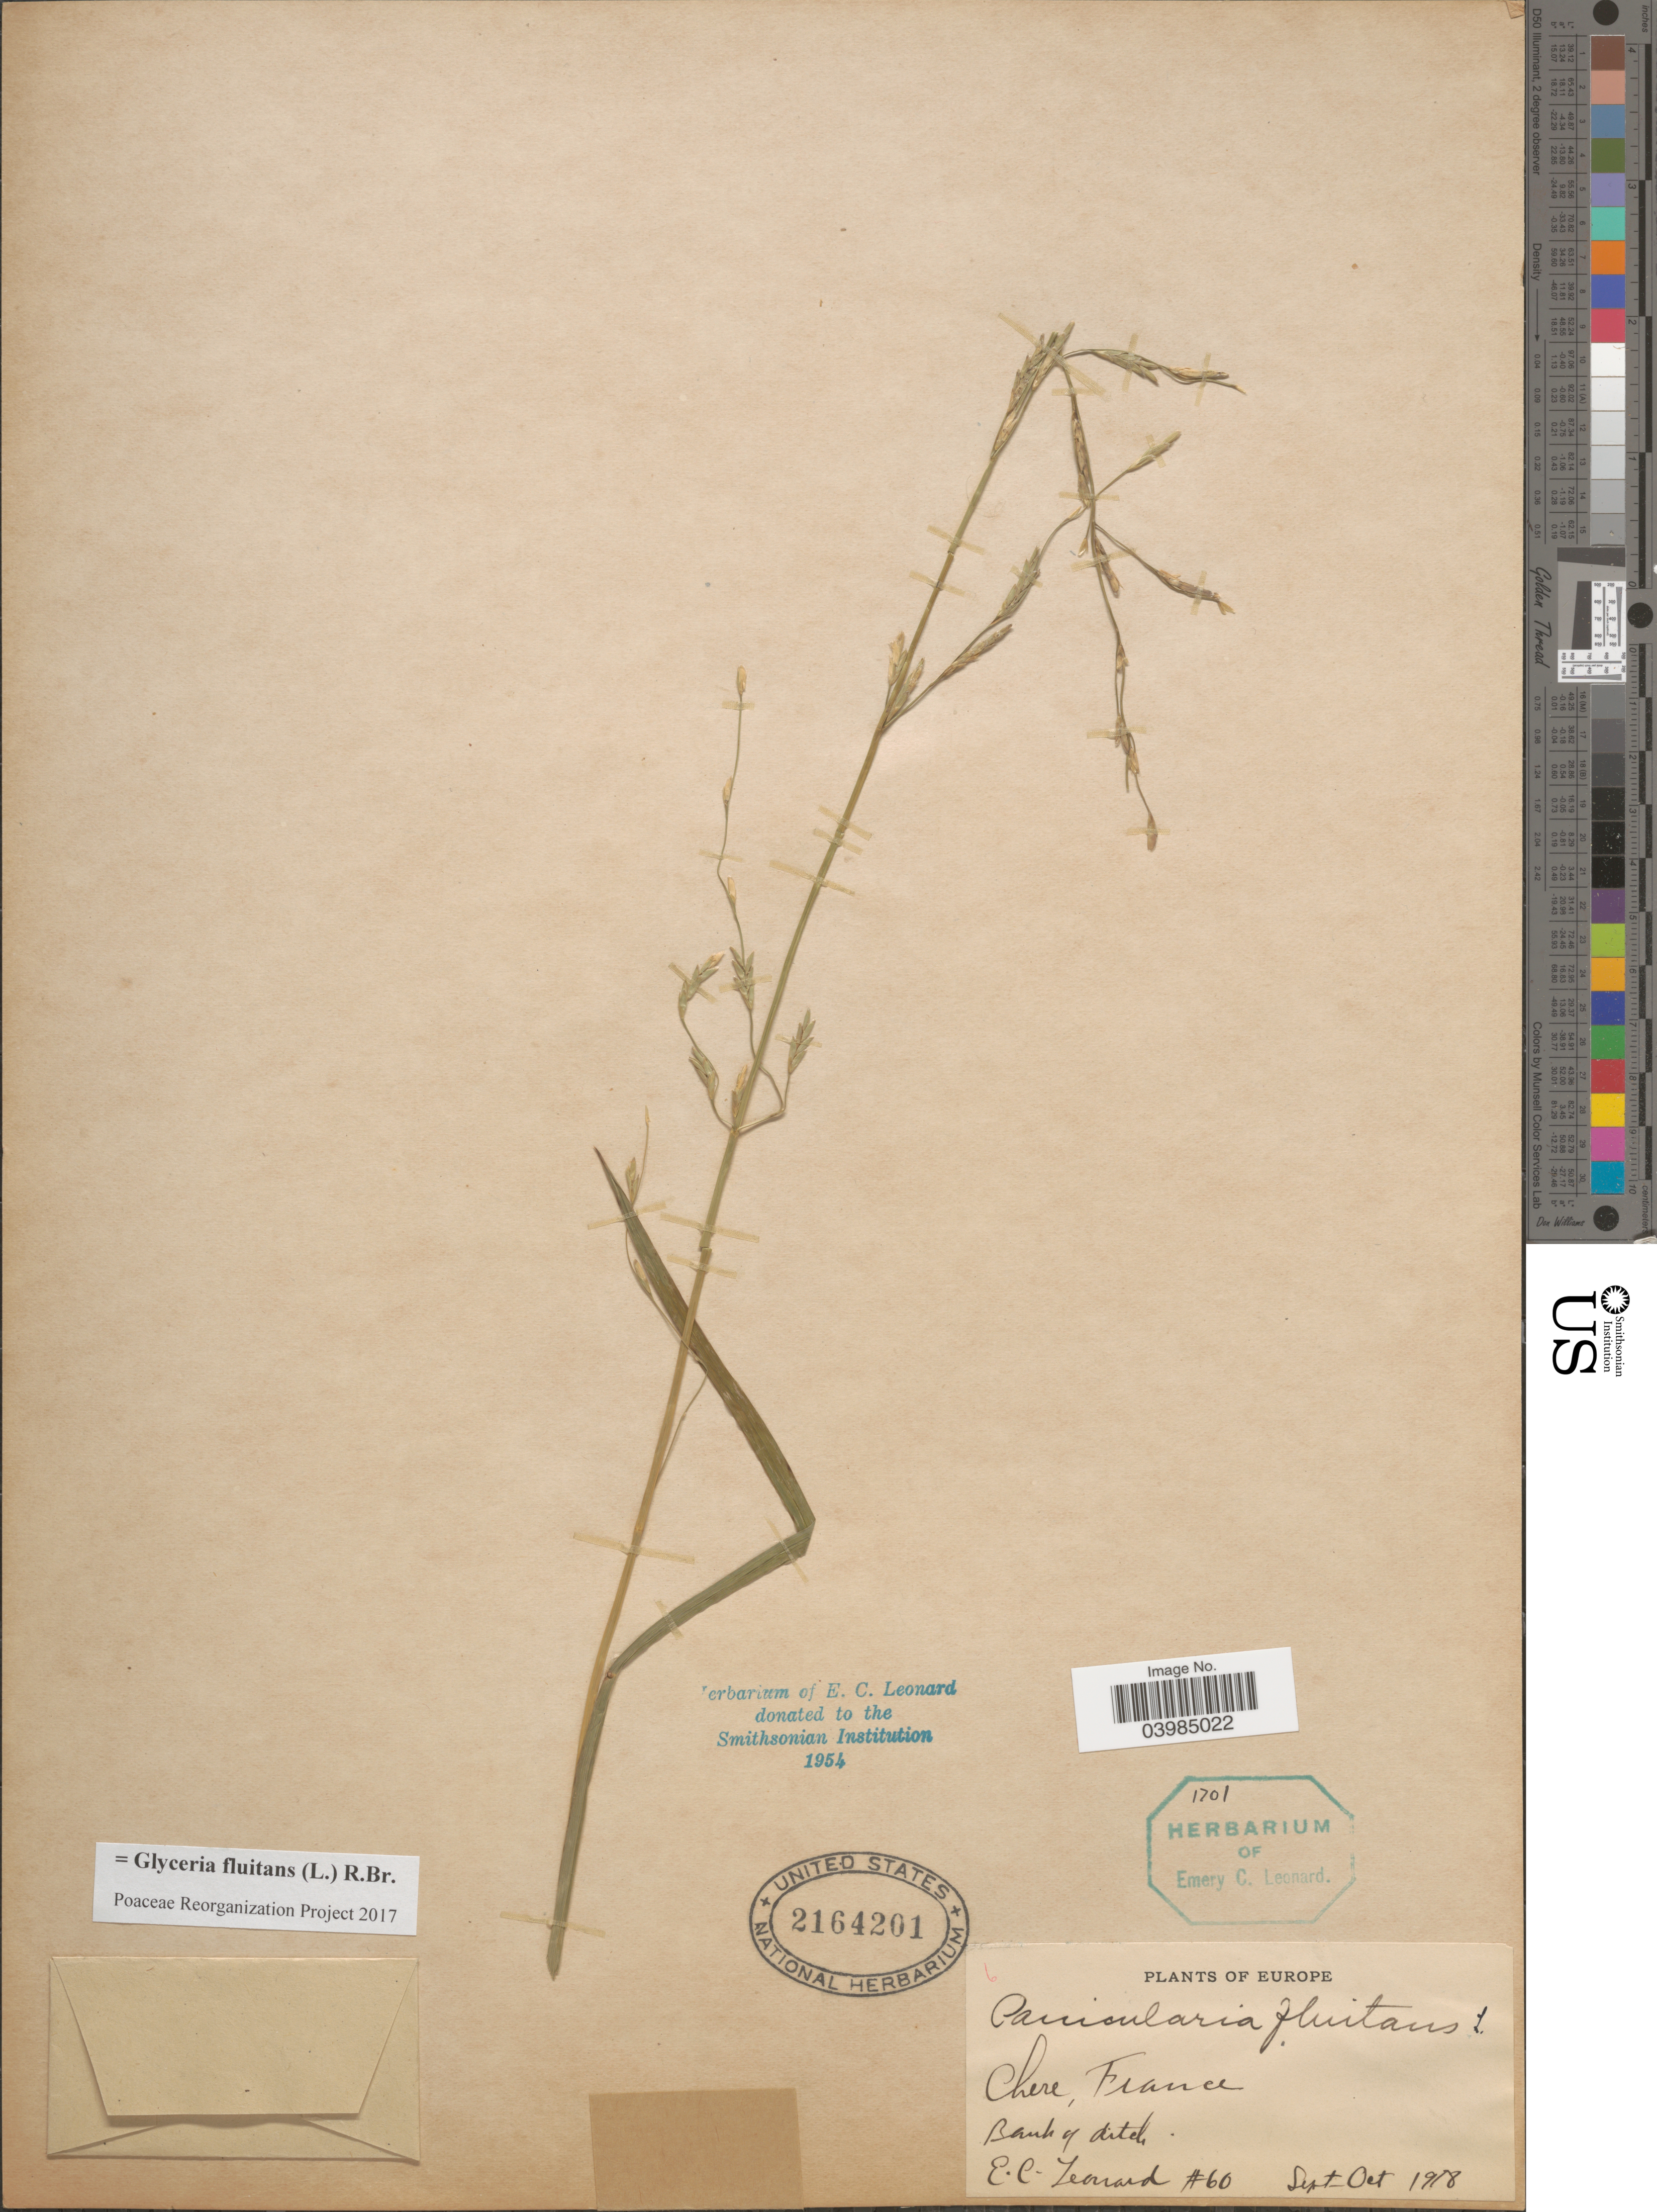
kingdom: Plantae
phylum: Tracheophyta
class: Liliopsida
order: Poales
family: Poaceae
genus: Glyceria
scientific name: Glyceria fluitans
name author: (L.) R. Br.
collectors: E. C. Leonard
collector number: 60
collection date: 1918-09/1918-10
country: France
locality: Chere.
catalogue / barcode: US 2164201